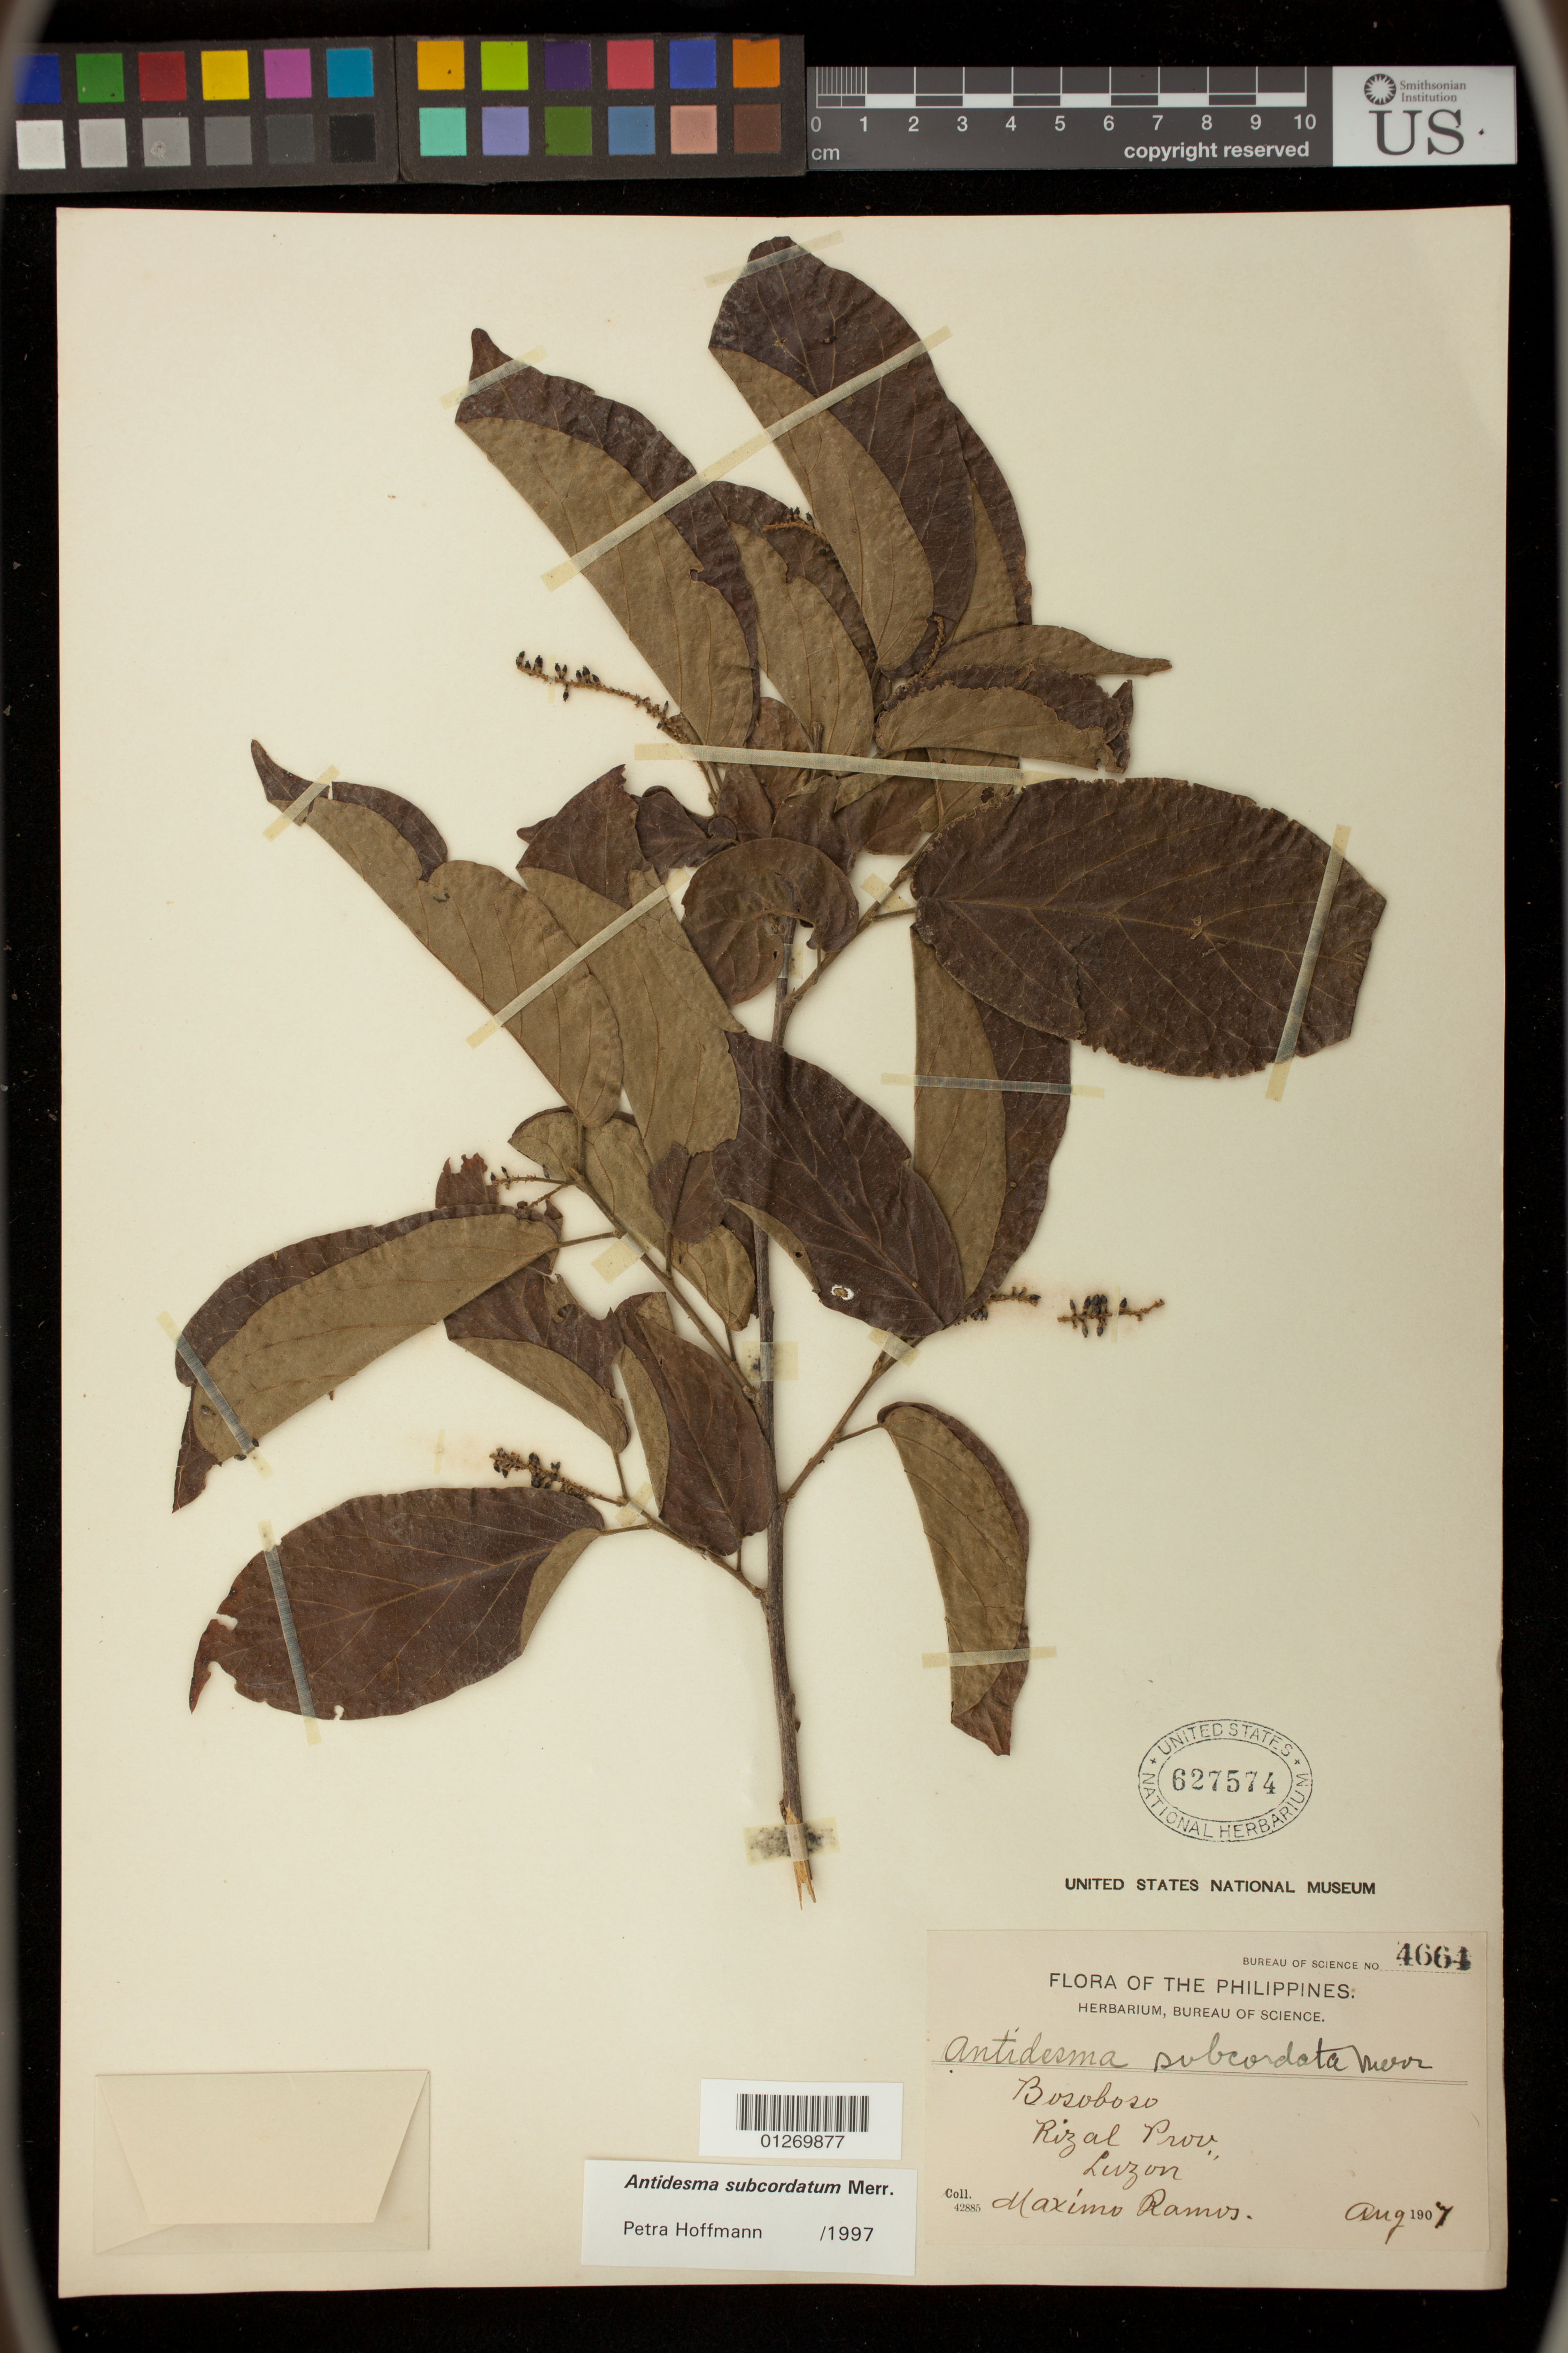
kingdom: Plantae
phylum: Tracheophyta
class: Magnoliopsida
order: Malpighiales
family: Phyllanthaceae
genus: Antidesma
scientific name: Antidesma subcordatum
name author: Merr.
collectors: M. Ramos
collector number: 4664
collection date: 1907-08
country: Philippines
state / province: Calabarzon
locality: Bosoboso, Rizal Province, Luzon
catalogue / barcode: US 627574